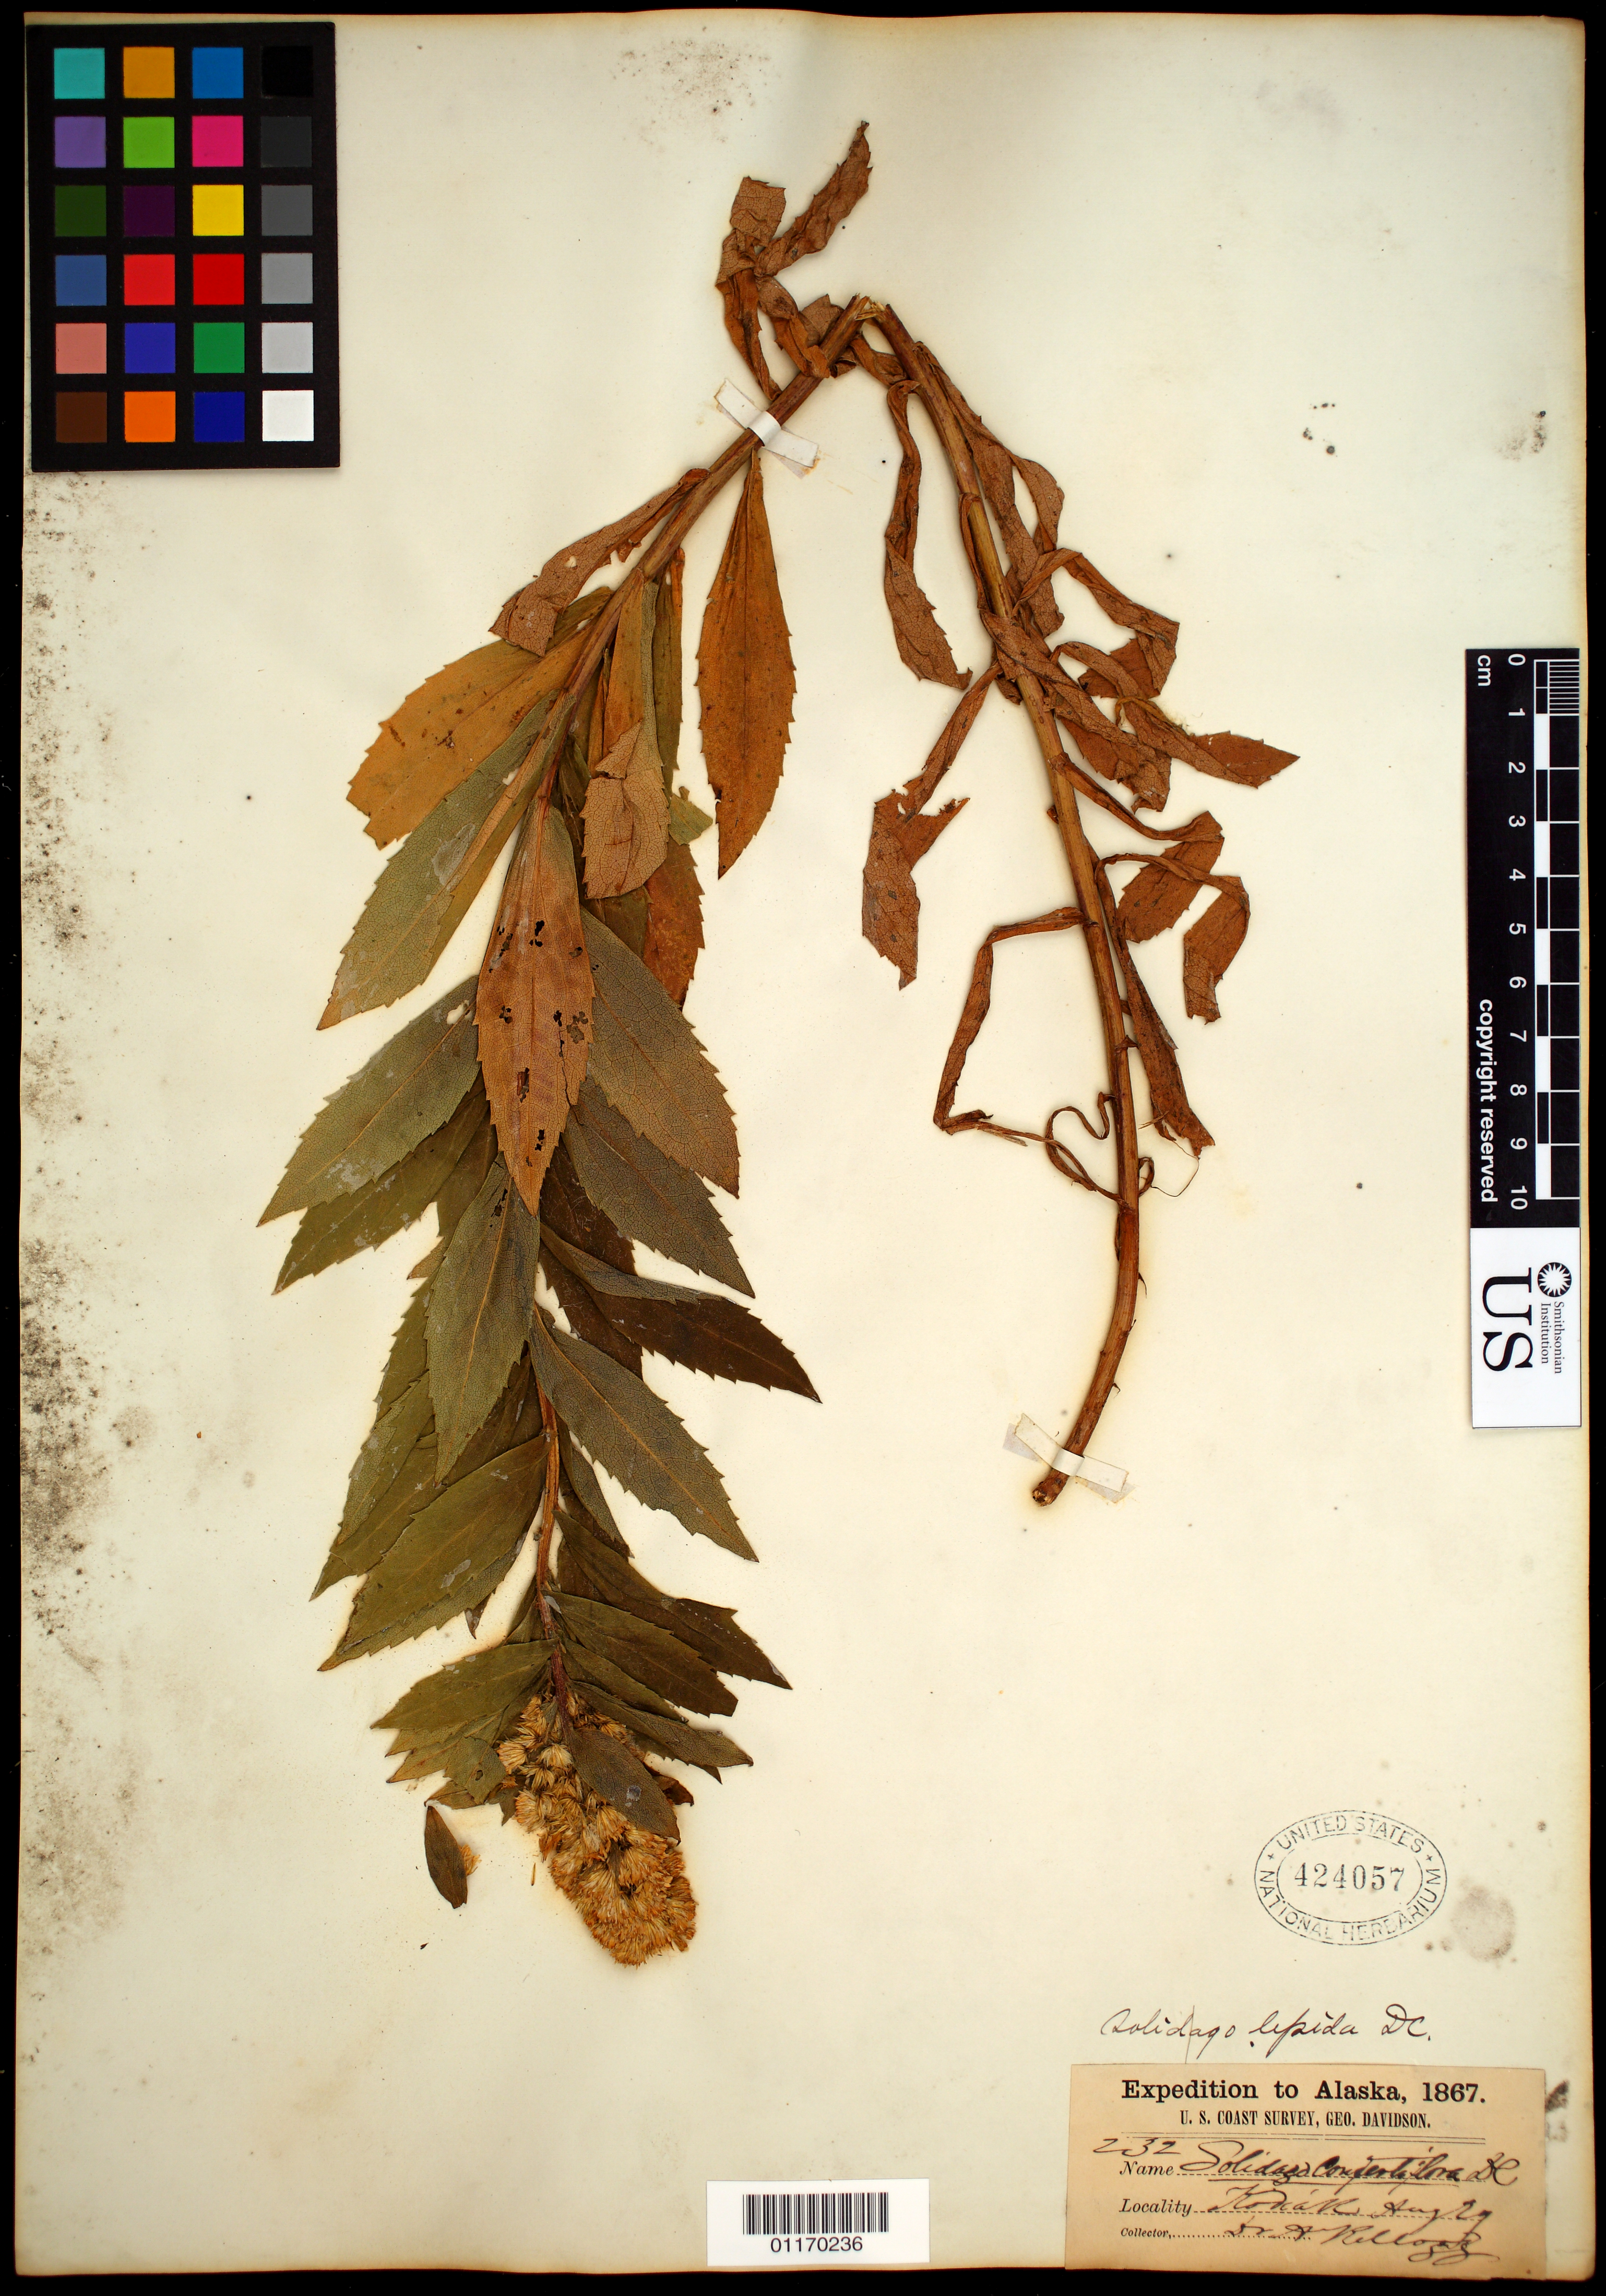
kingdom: Plantae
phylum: Tracheophyta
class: Magnoliopsida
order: Asterales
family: Asteraceae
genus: Solidago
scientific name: Solidago canadensis var. salebrosa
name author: (Piper) M.E. Jones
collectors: A. Kellogg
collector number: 232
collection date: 1867-08-29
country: United States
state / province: Alaska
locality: Kodiak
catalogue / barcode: US 424057